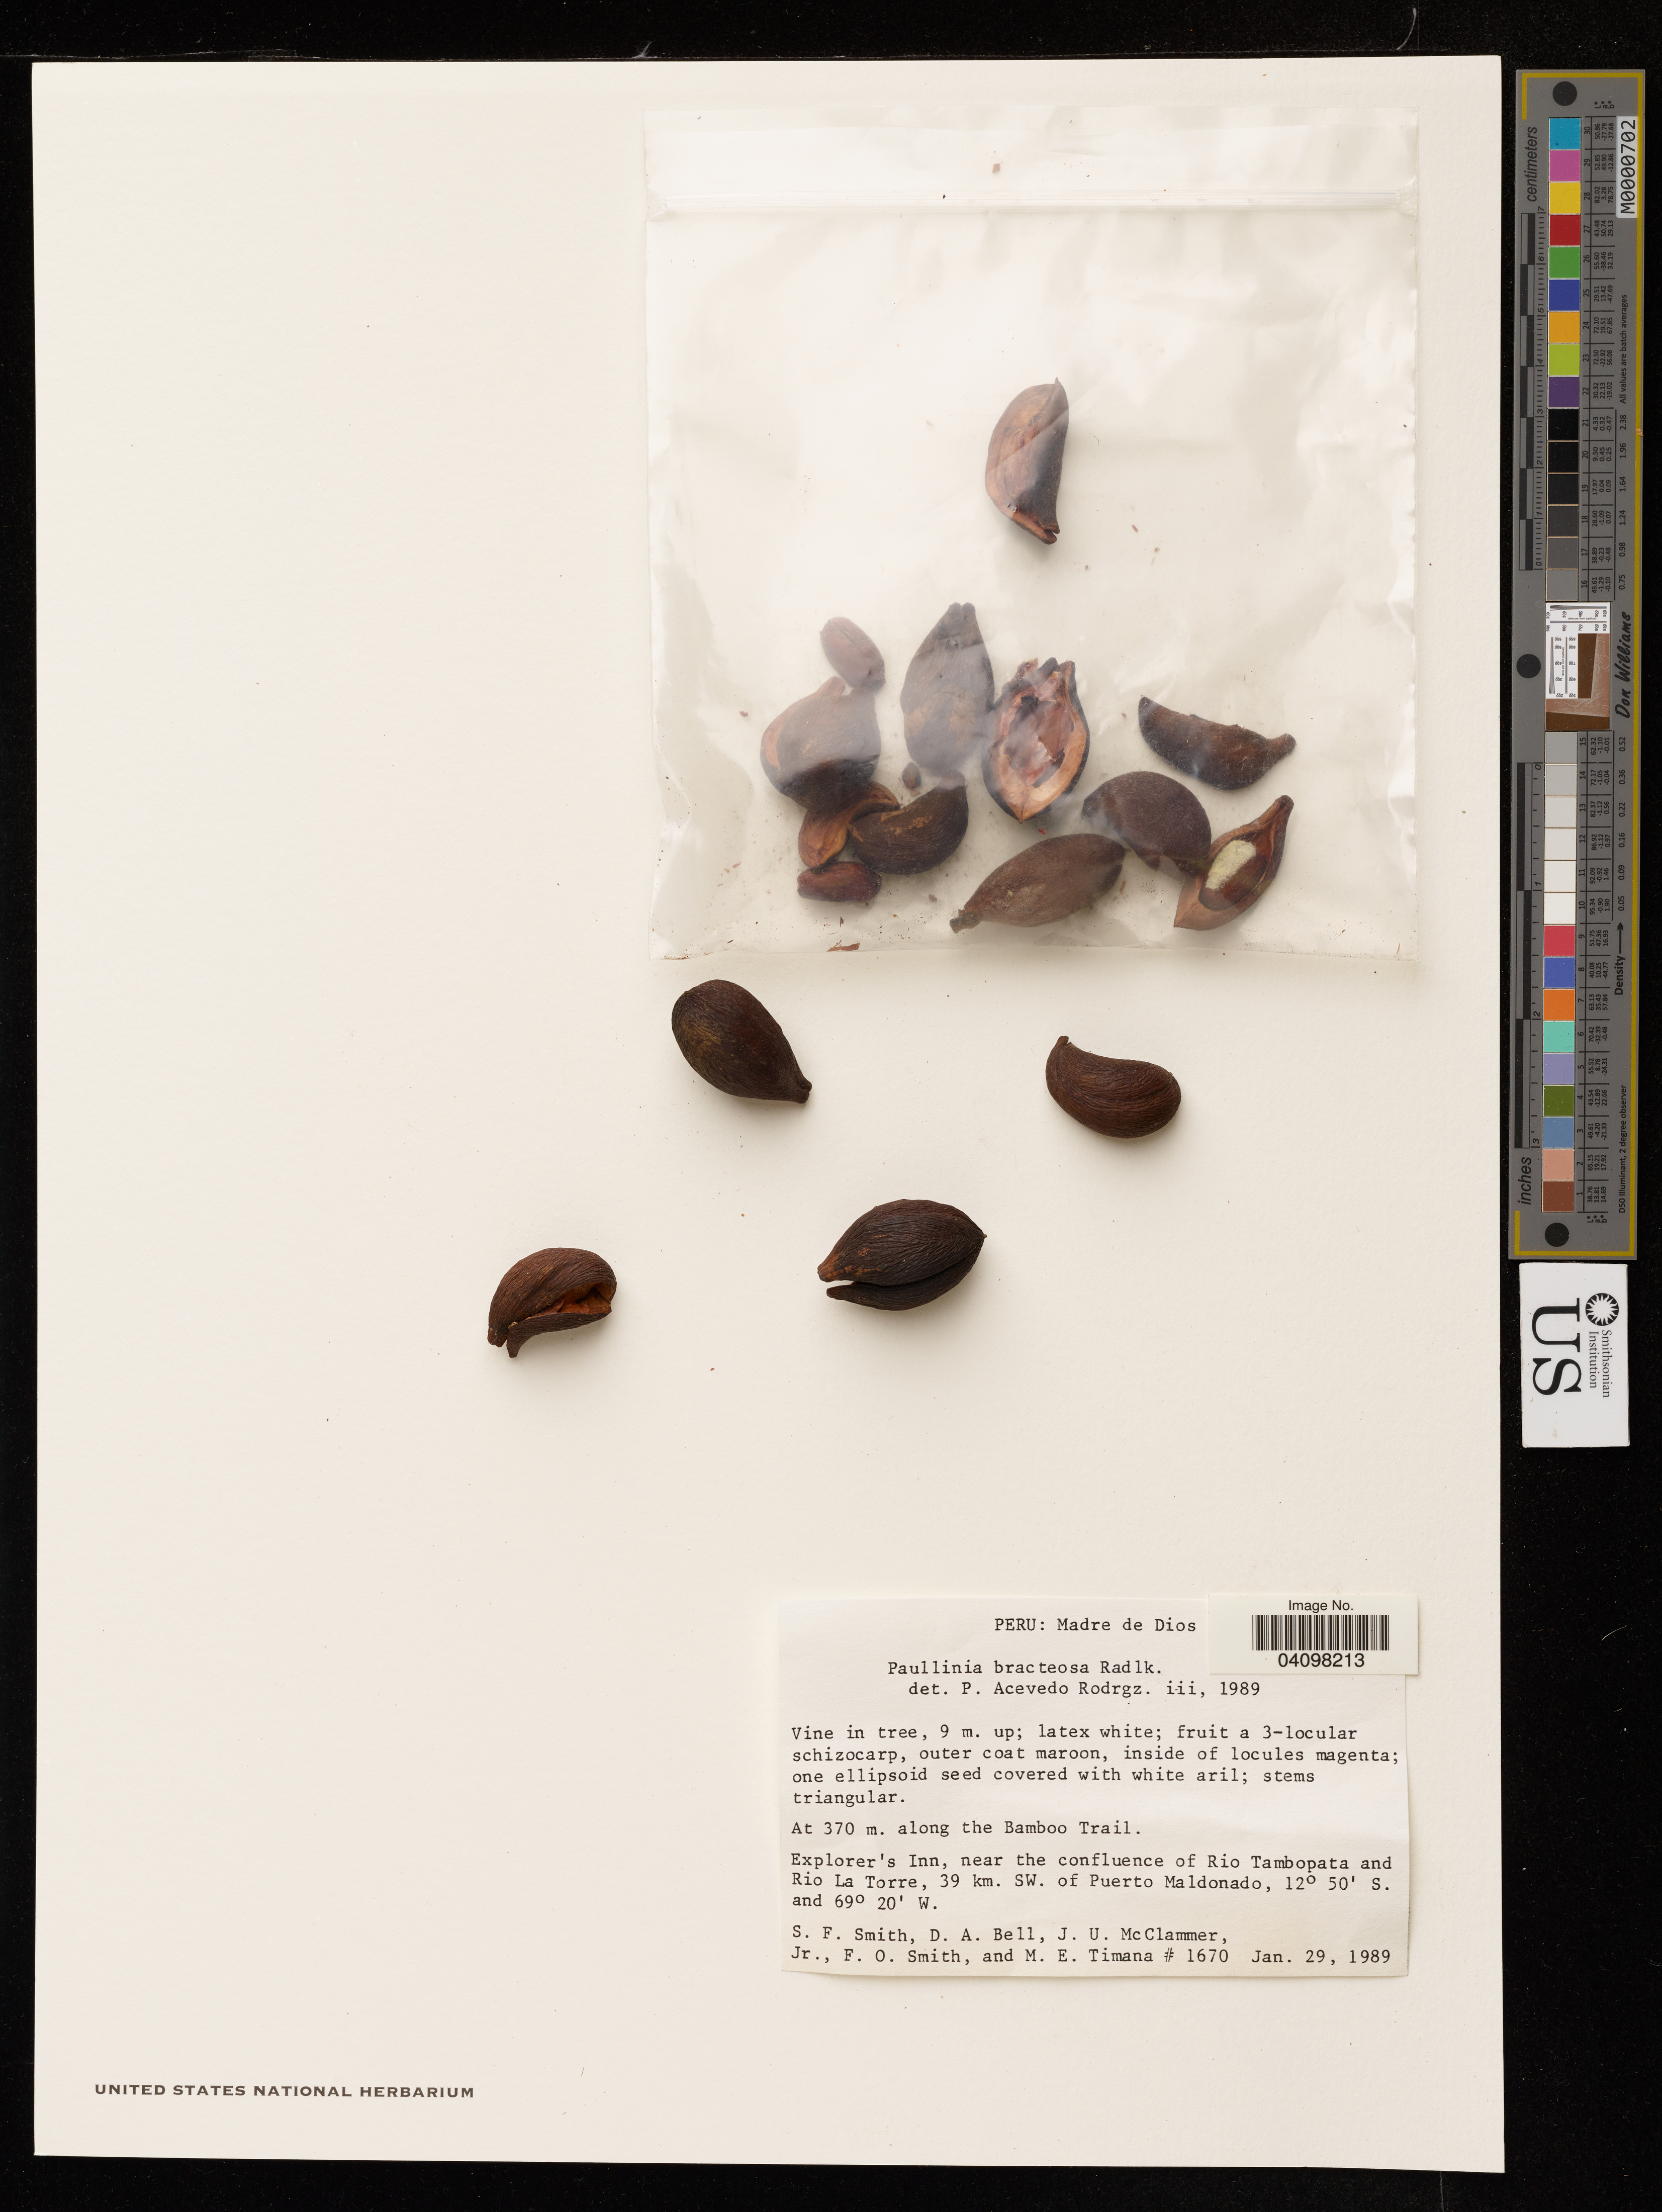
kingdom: Plantae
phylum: Tracheophyta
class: Magnoliopsida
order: Sapindales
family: Sapindaceae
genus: Paullinia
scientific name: Paullinia bracteosa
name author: Radlk.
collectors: S.F. Smith, D. A. Bell, J. McClammer & F. Smith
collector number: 1670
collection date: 1989-01-29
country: Peru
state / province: Madre de Dios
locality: Explorer's Inn, near the confluence of Rio Tambopata and Rio La Torre, 39 km. SW. of Puerto Maldonado.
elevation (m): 370